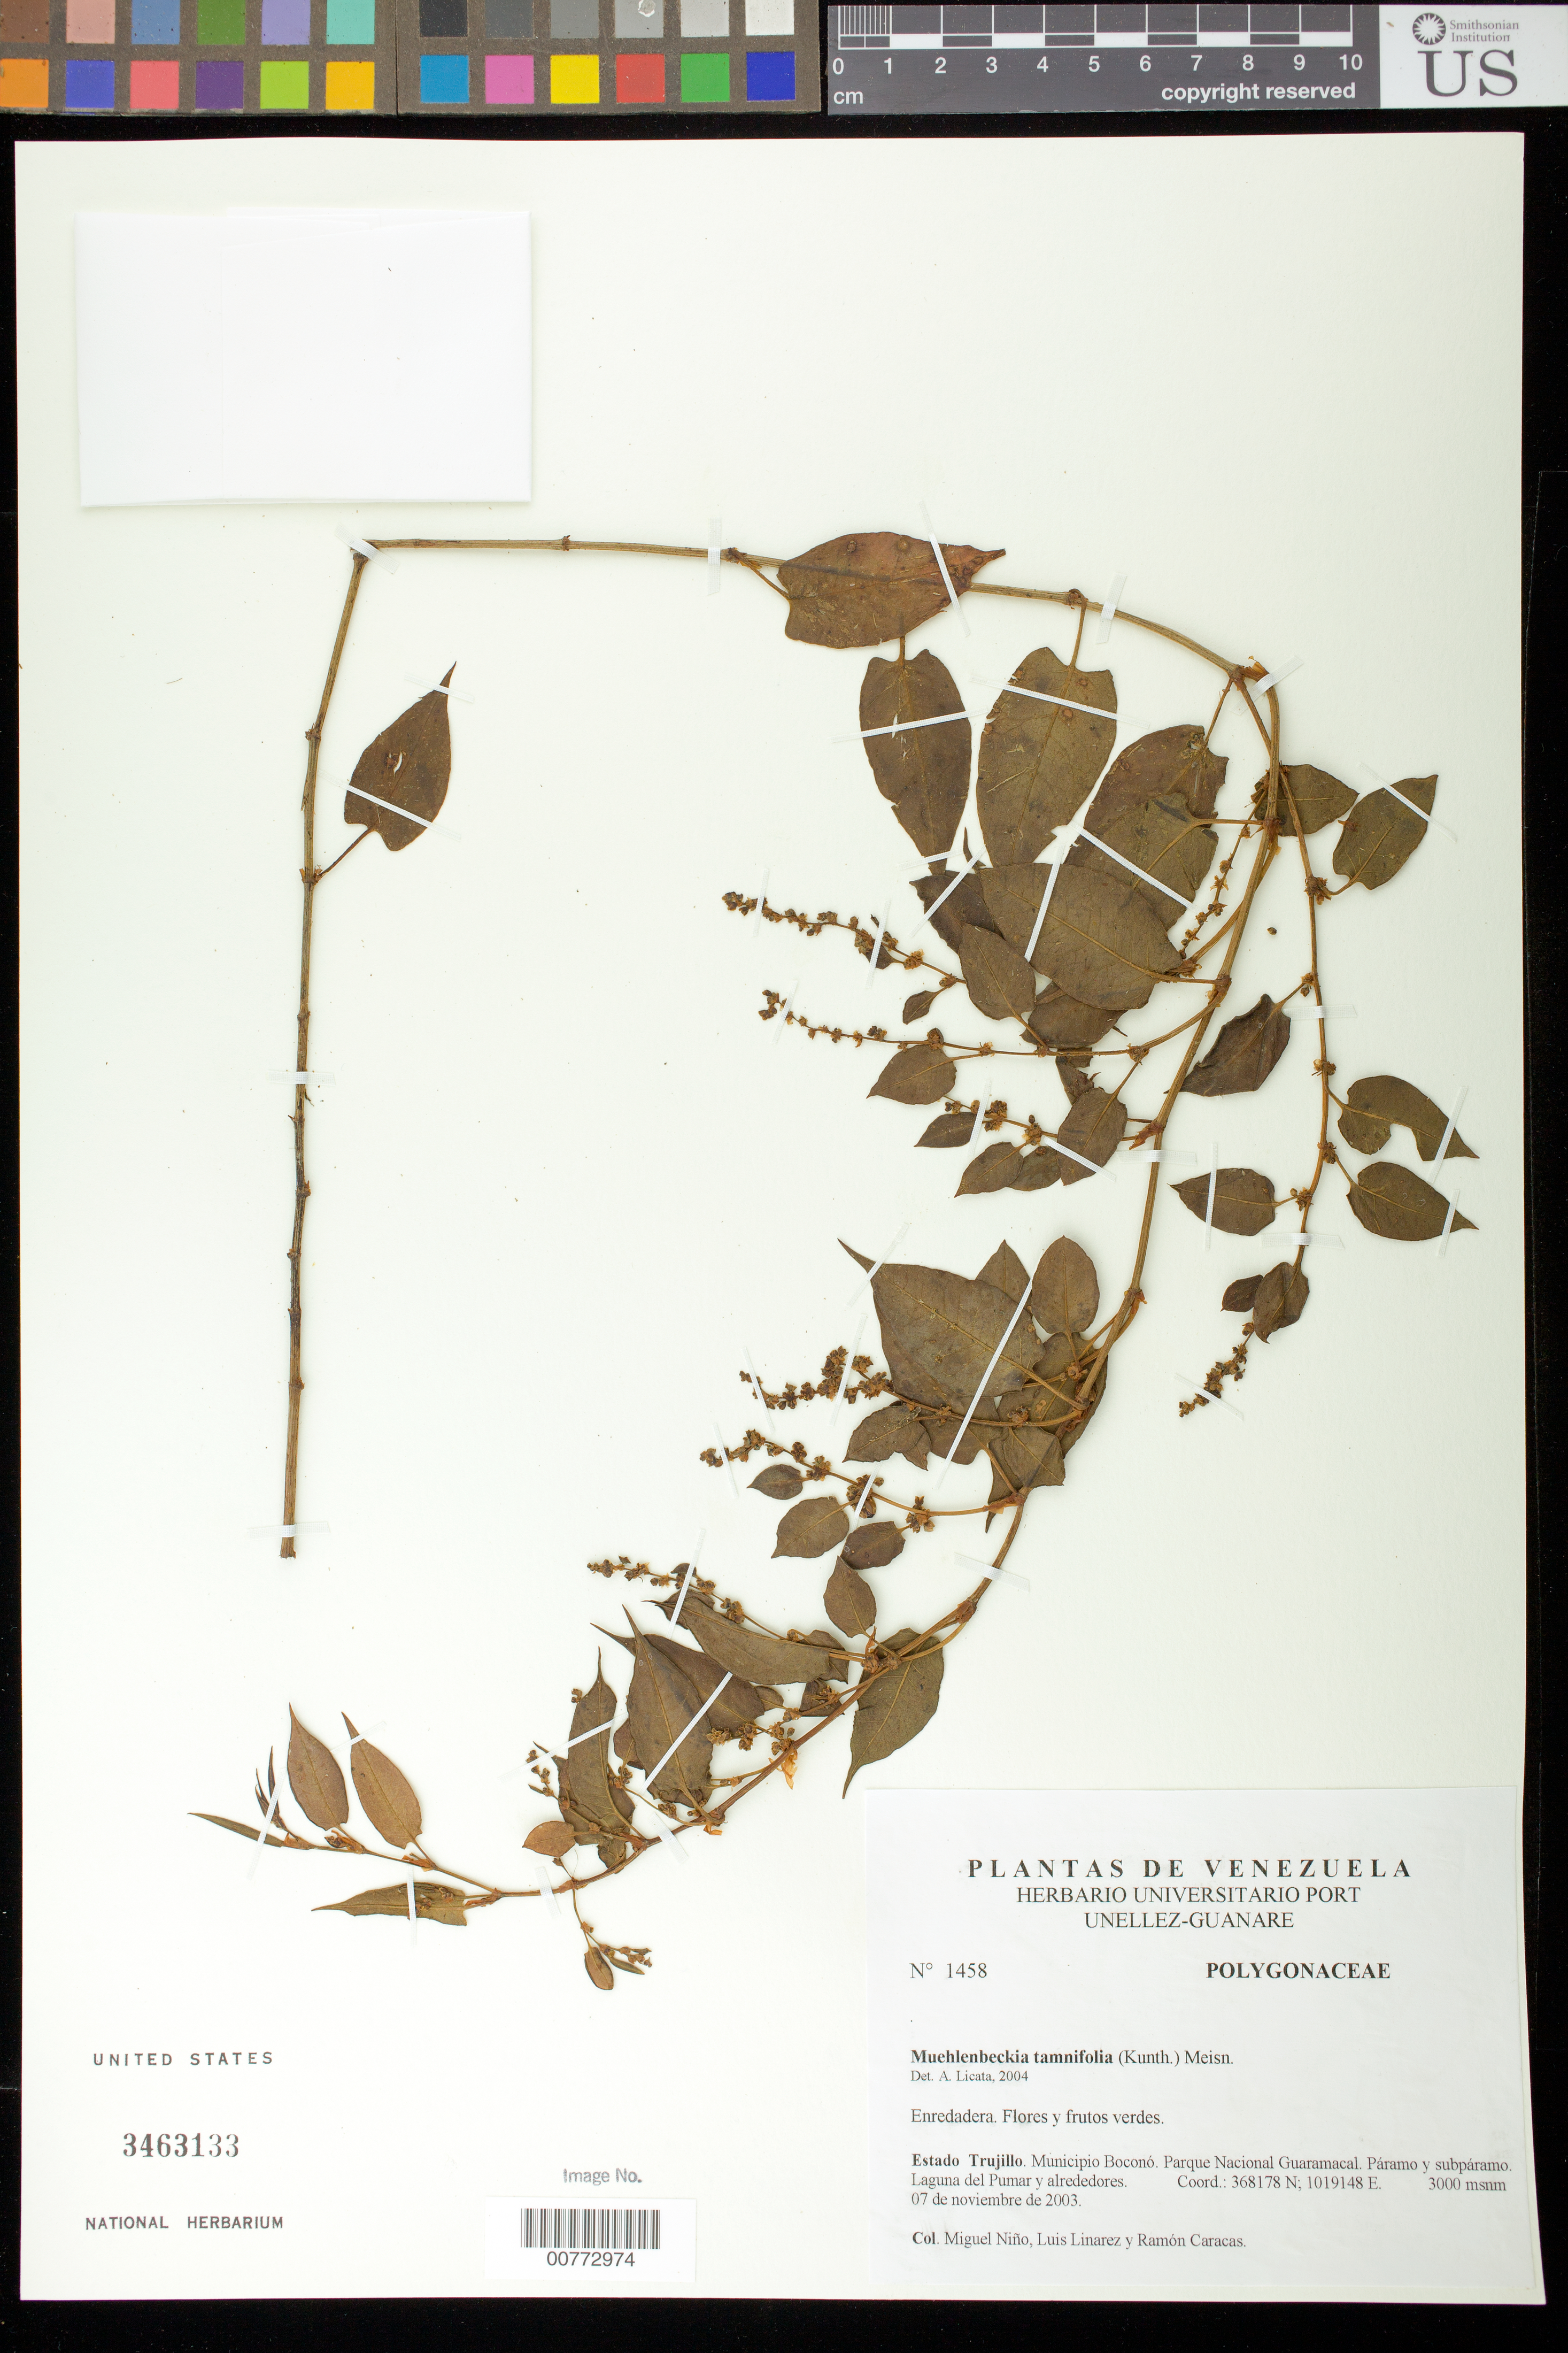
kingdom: Plantae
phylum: Tracheophyta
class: Magnoliopsida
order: Caryophyllales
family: Polygonaceae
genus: Muehlenbeckia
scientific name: Muehlenbeckia tamnifolia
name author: (Kunth) Meisn.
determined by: Licata, A., (PORT), Univ. Nac. Exp. de los Llanos Ezequiel Zamora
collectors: S. M. Niño, L. Linárez & R. Caracas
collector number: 1458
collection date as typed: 07 Nov 2003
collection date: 2003-11-07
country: Venezuela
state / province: Trujillo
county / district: Boconó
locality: Parque Nacional Guaramacal. Laguna del Pumar y alrededores.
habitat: Páramo y subpáramo.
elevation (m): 3000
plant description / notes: PORT, US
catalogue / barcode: US 3463133